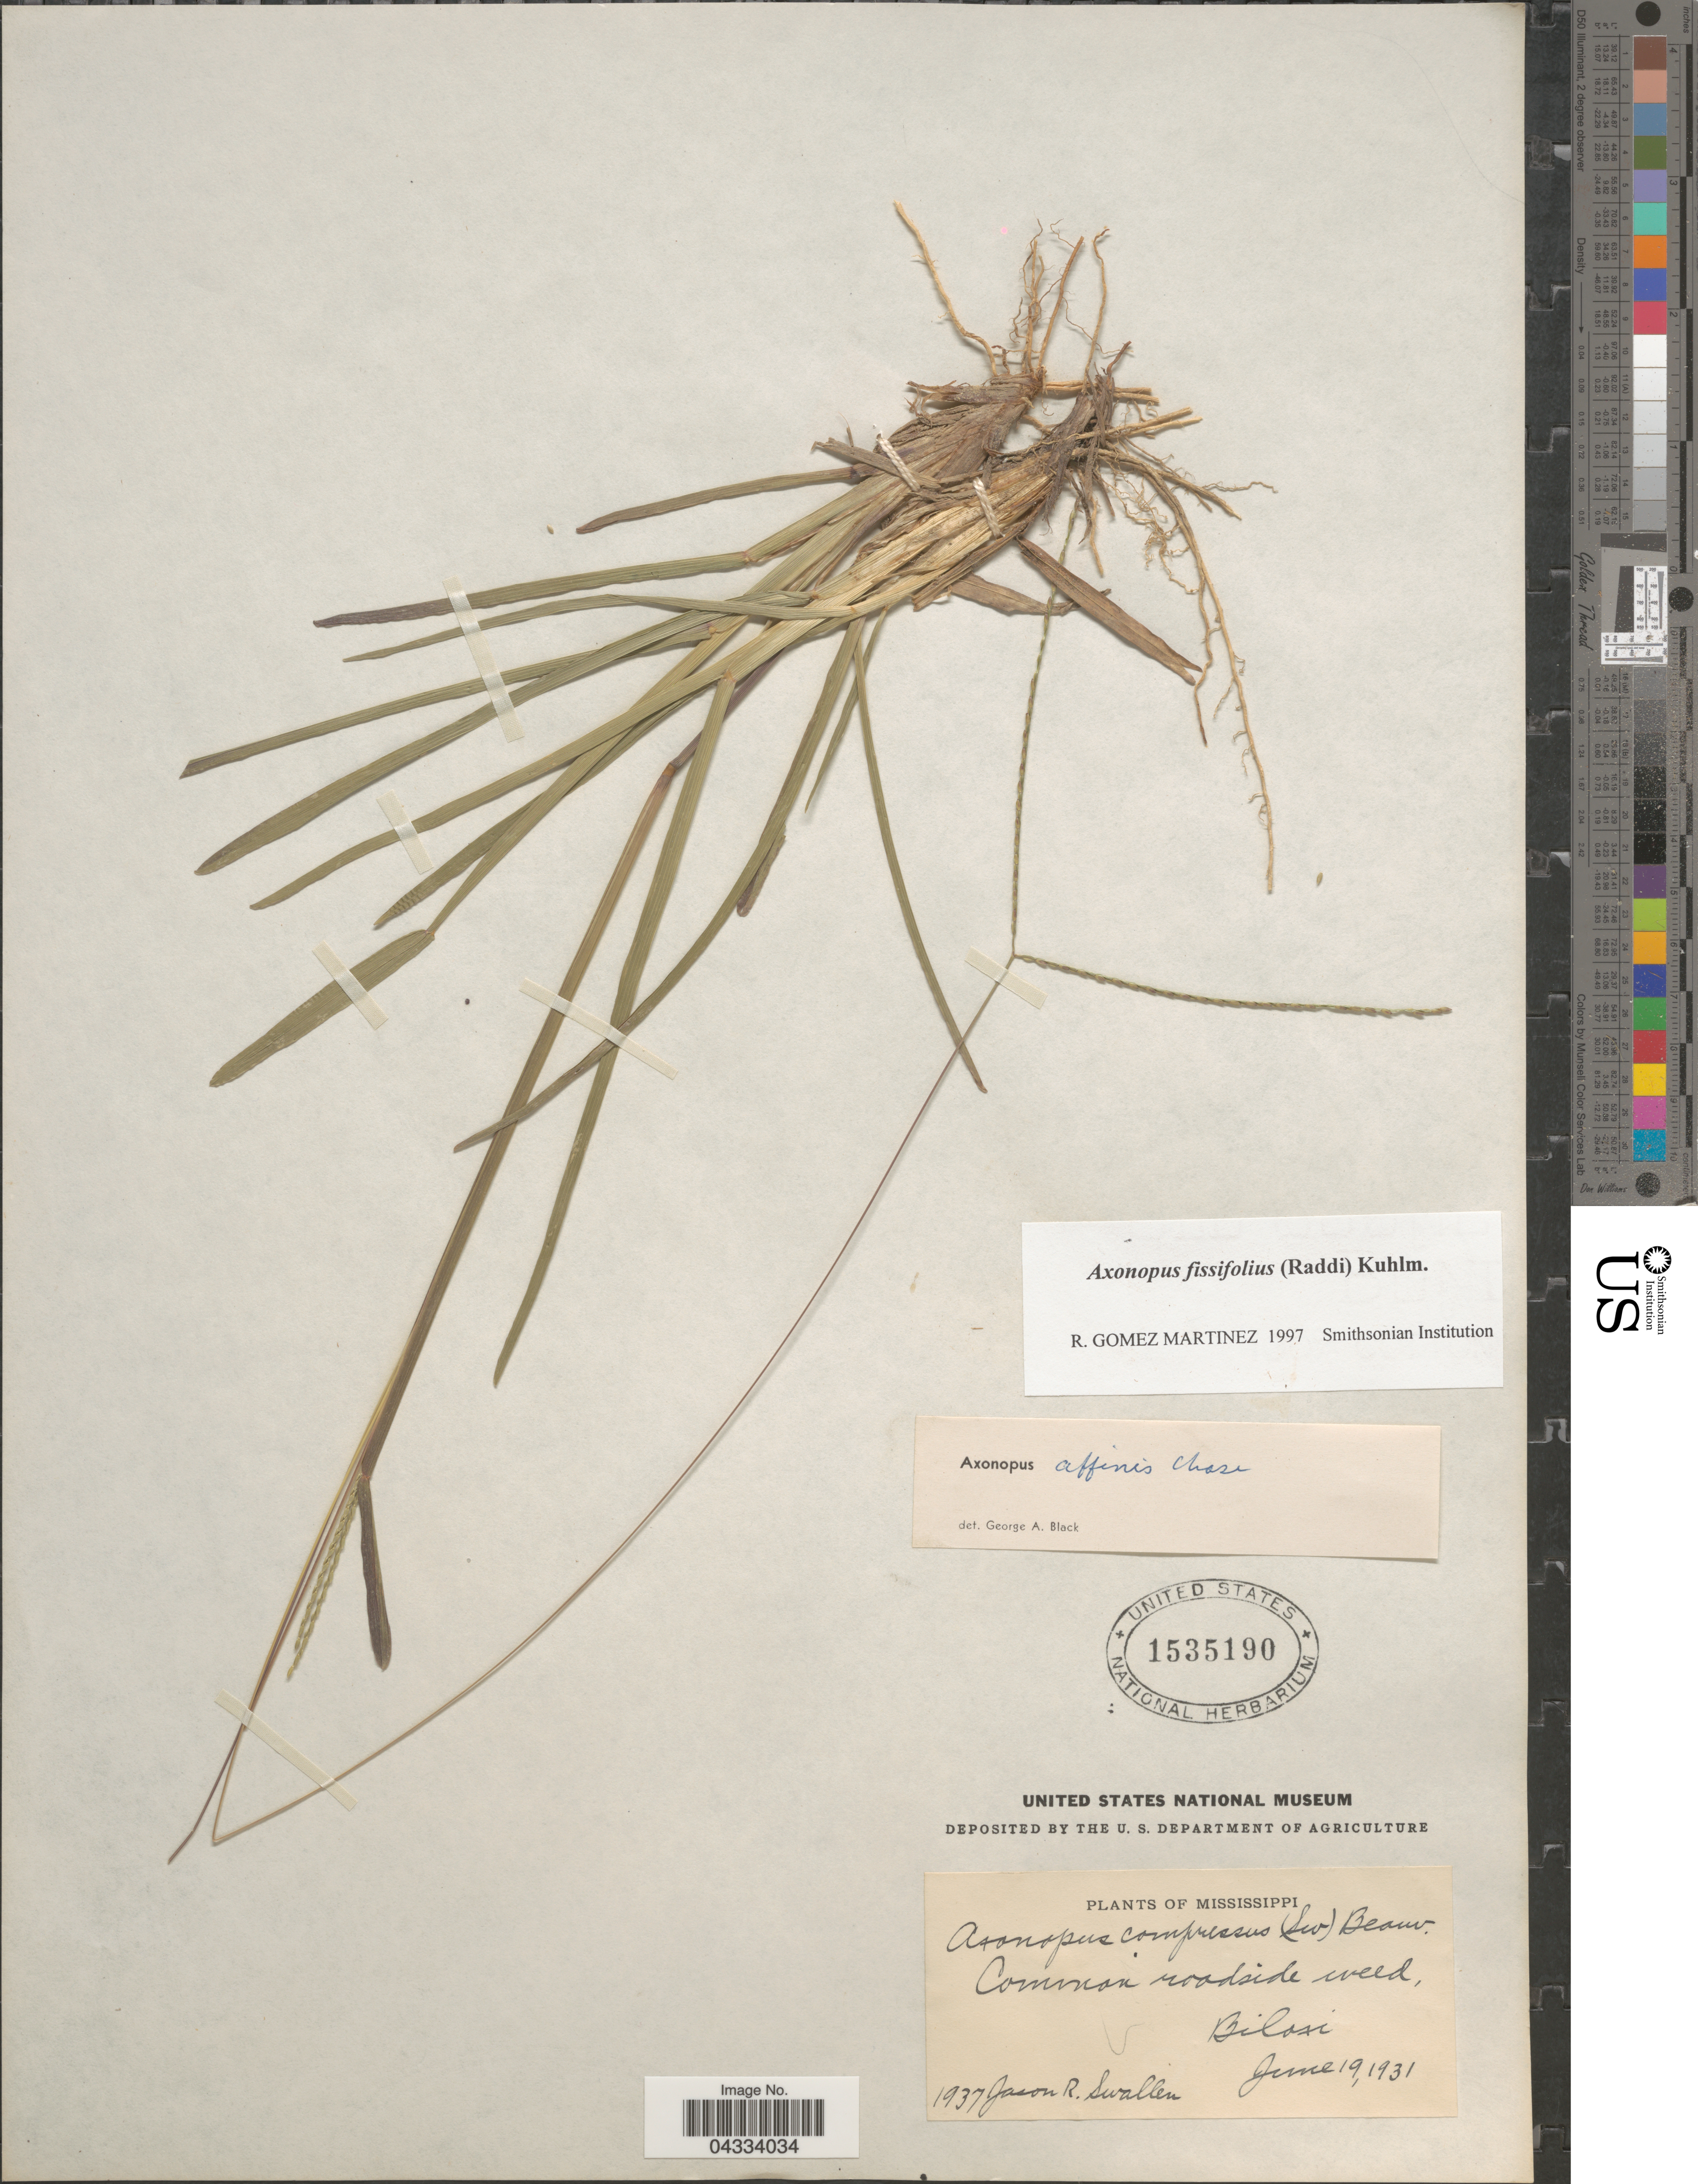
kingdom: Plantae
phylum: Tracheophyta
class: Liliopsida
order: Poales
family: Poaceae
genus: Axonopus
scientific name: Axonopus fissifolius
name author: (Raddi) Kuhlm.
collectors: J. R. Swallen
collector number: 1937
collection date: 1931-06-19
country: United States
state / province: Mississippi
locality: Biloxi.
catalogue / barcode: US 1535190